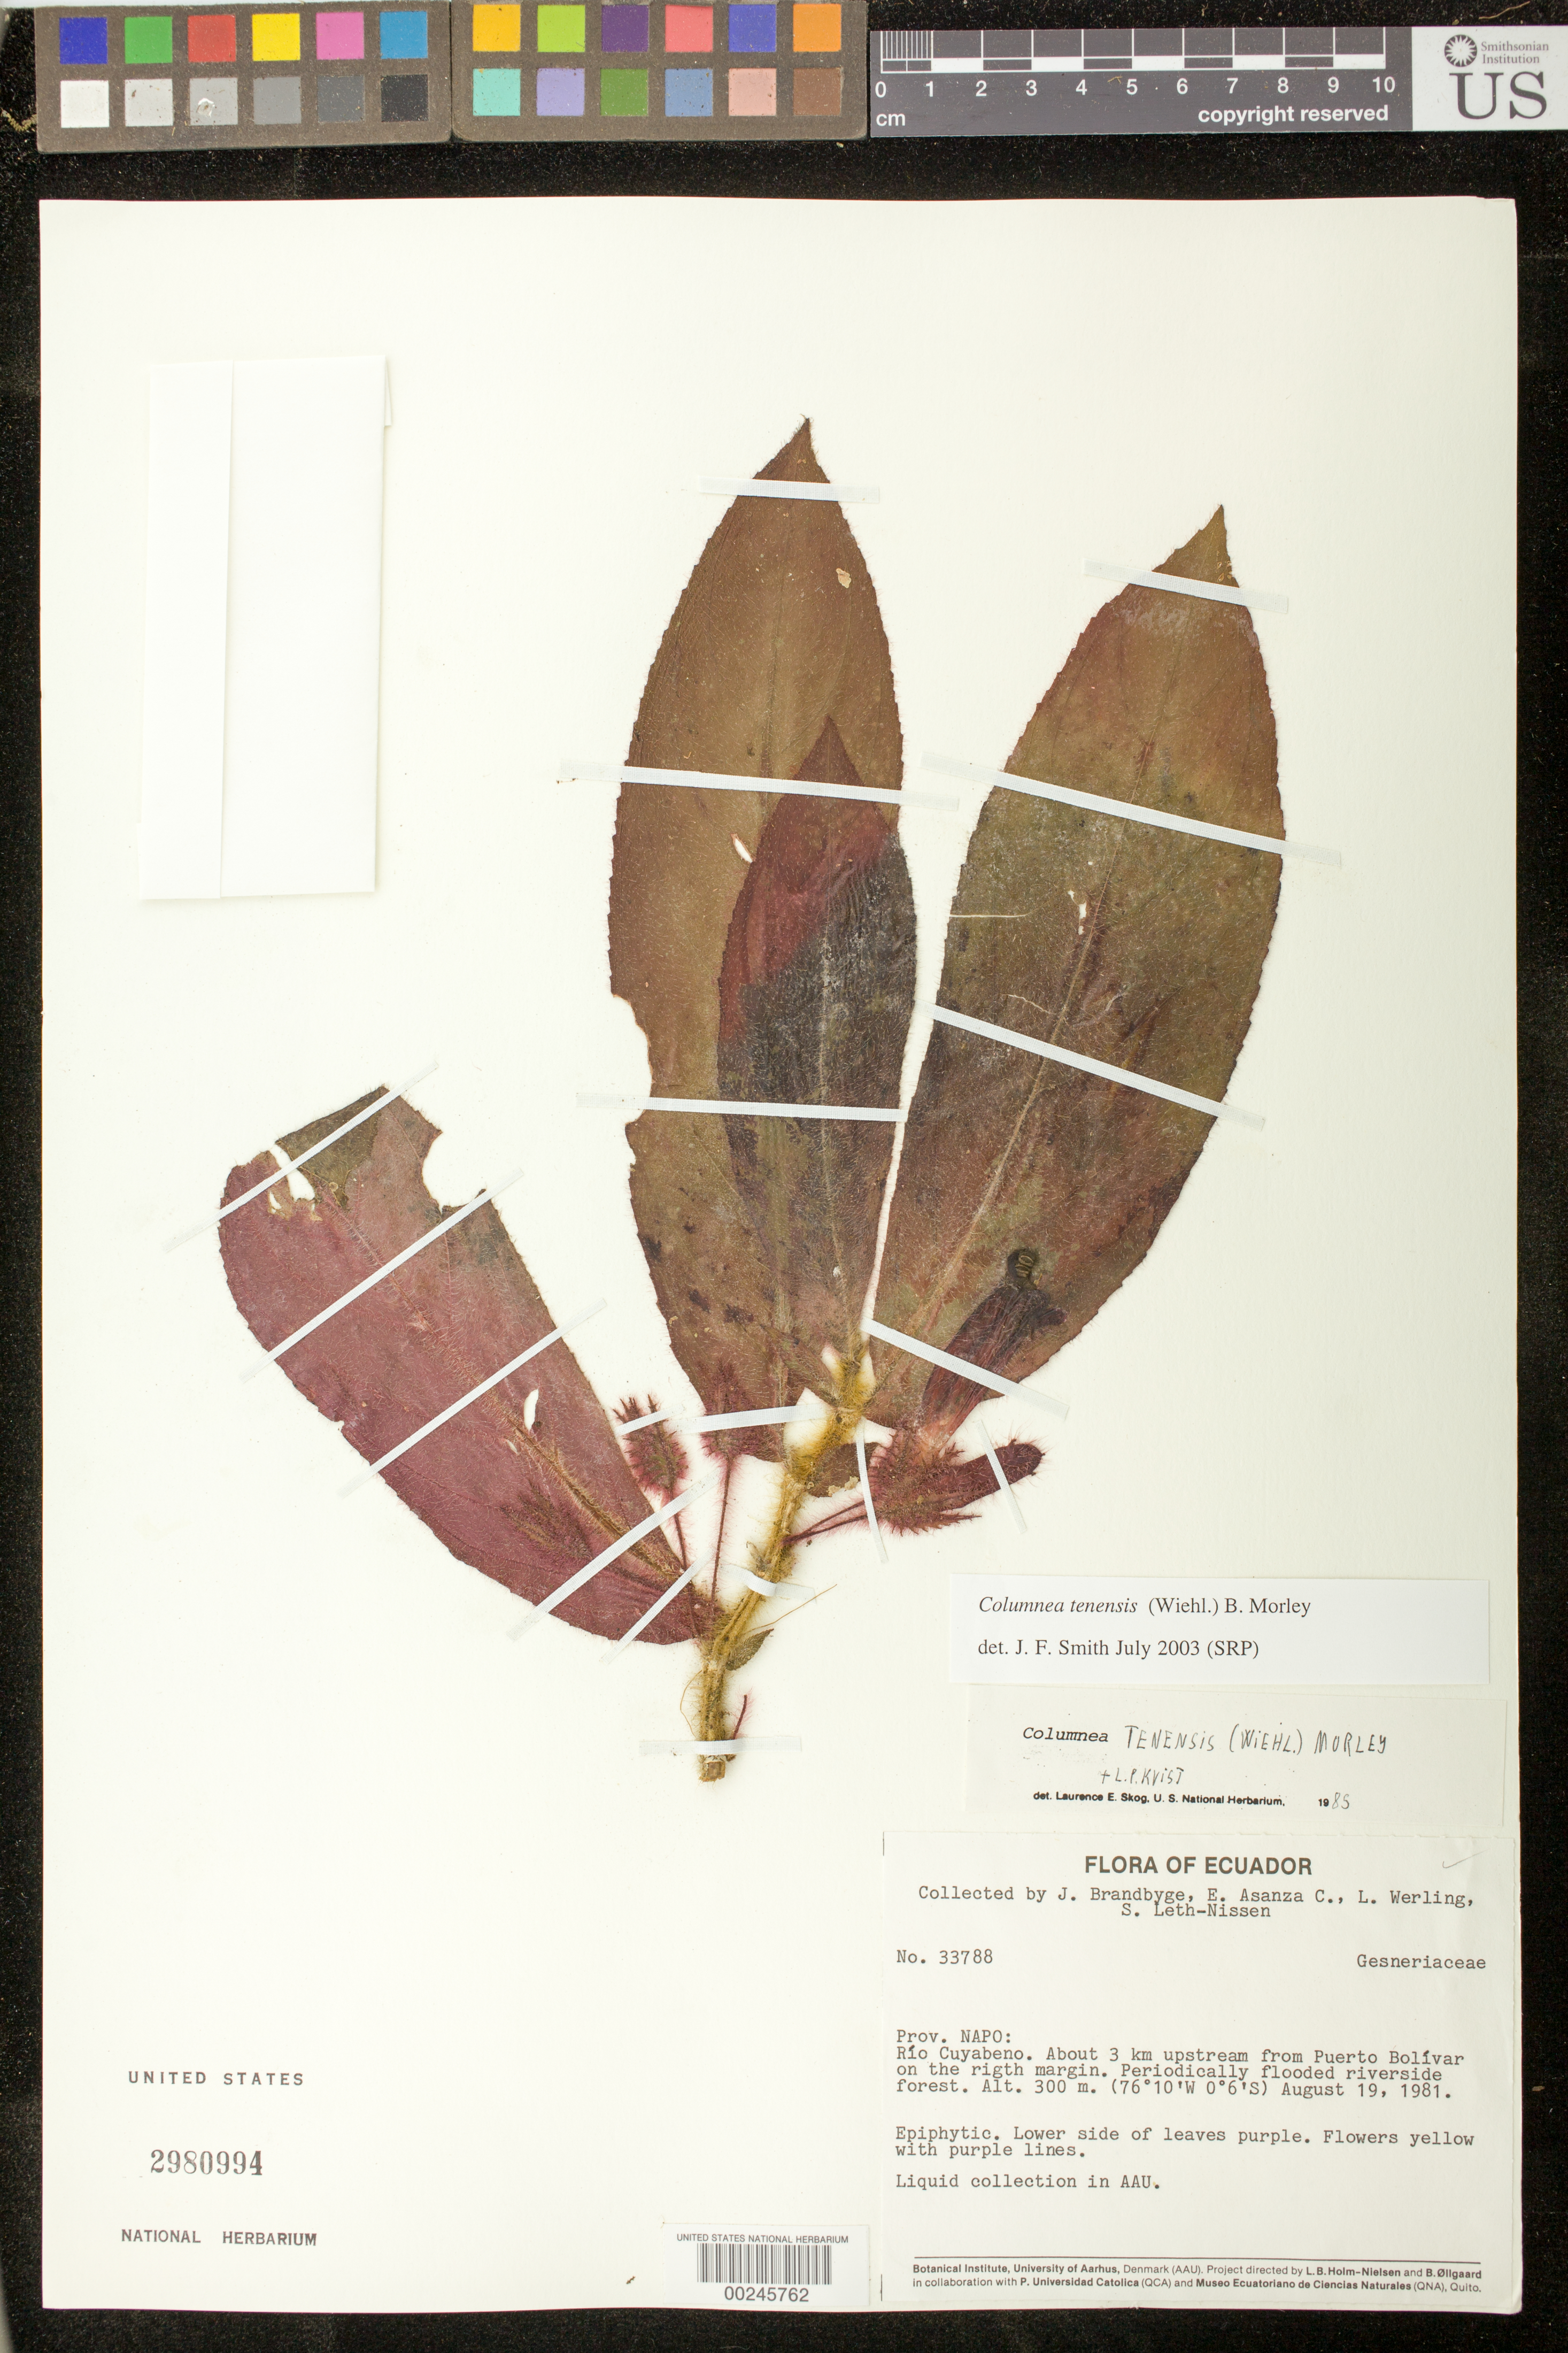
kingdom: Plantae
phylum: Tracheophyta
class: Magnoliopsida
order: Lamiales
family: Gesneriaceae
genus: Columnea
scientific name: Columnea illepida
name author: H.E. Moore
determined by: Clark, J. L.; Skog, Laurence E.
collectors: J. Brandbyge, E. Asanza C., L. Werling & S. Leth-Nissen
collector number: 33788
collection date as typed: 19 Aug 1981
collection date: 1981-08-19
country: Ecuador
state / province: Sucumbíos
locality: Napo.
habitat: Periodically flooded riverside forest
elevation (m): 300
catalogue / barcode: US 2980994